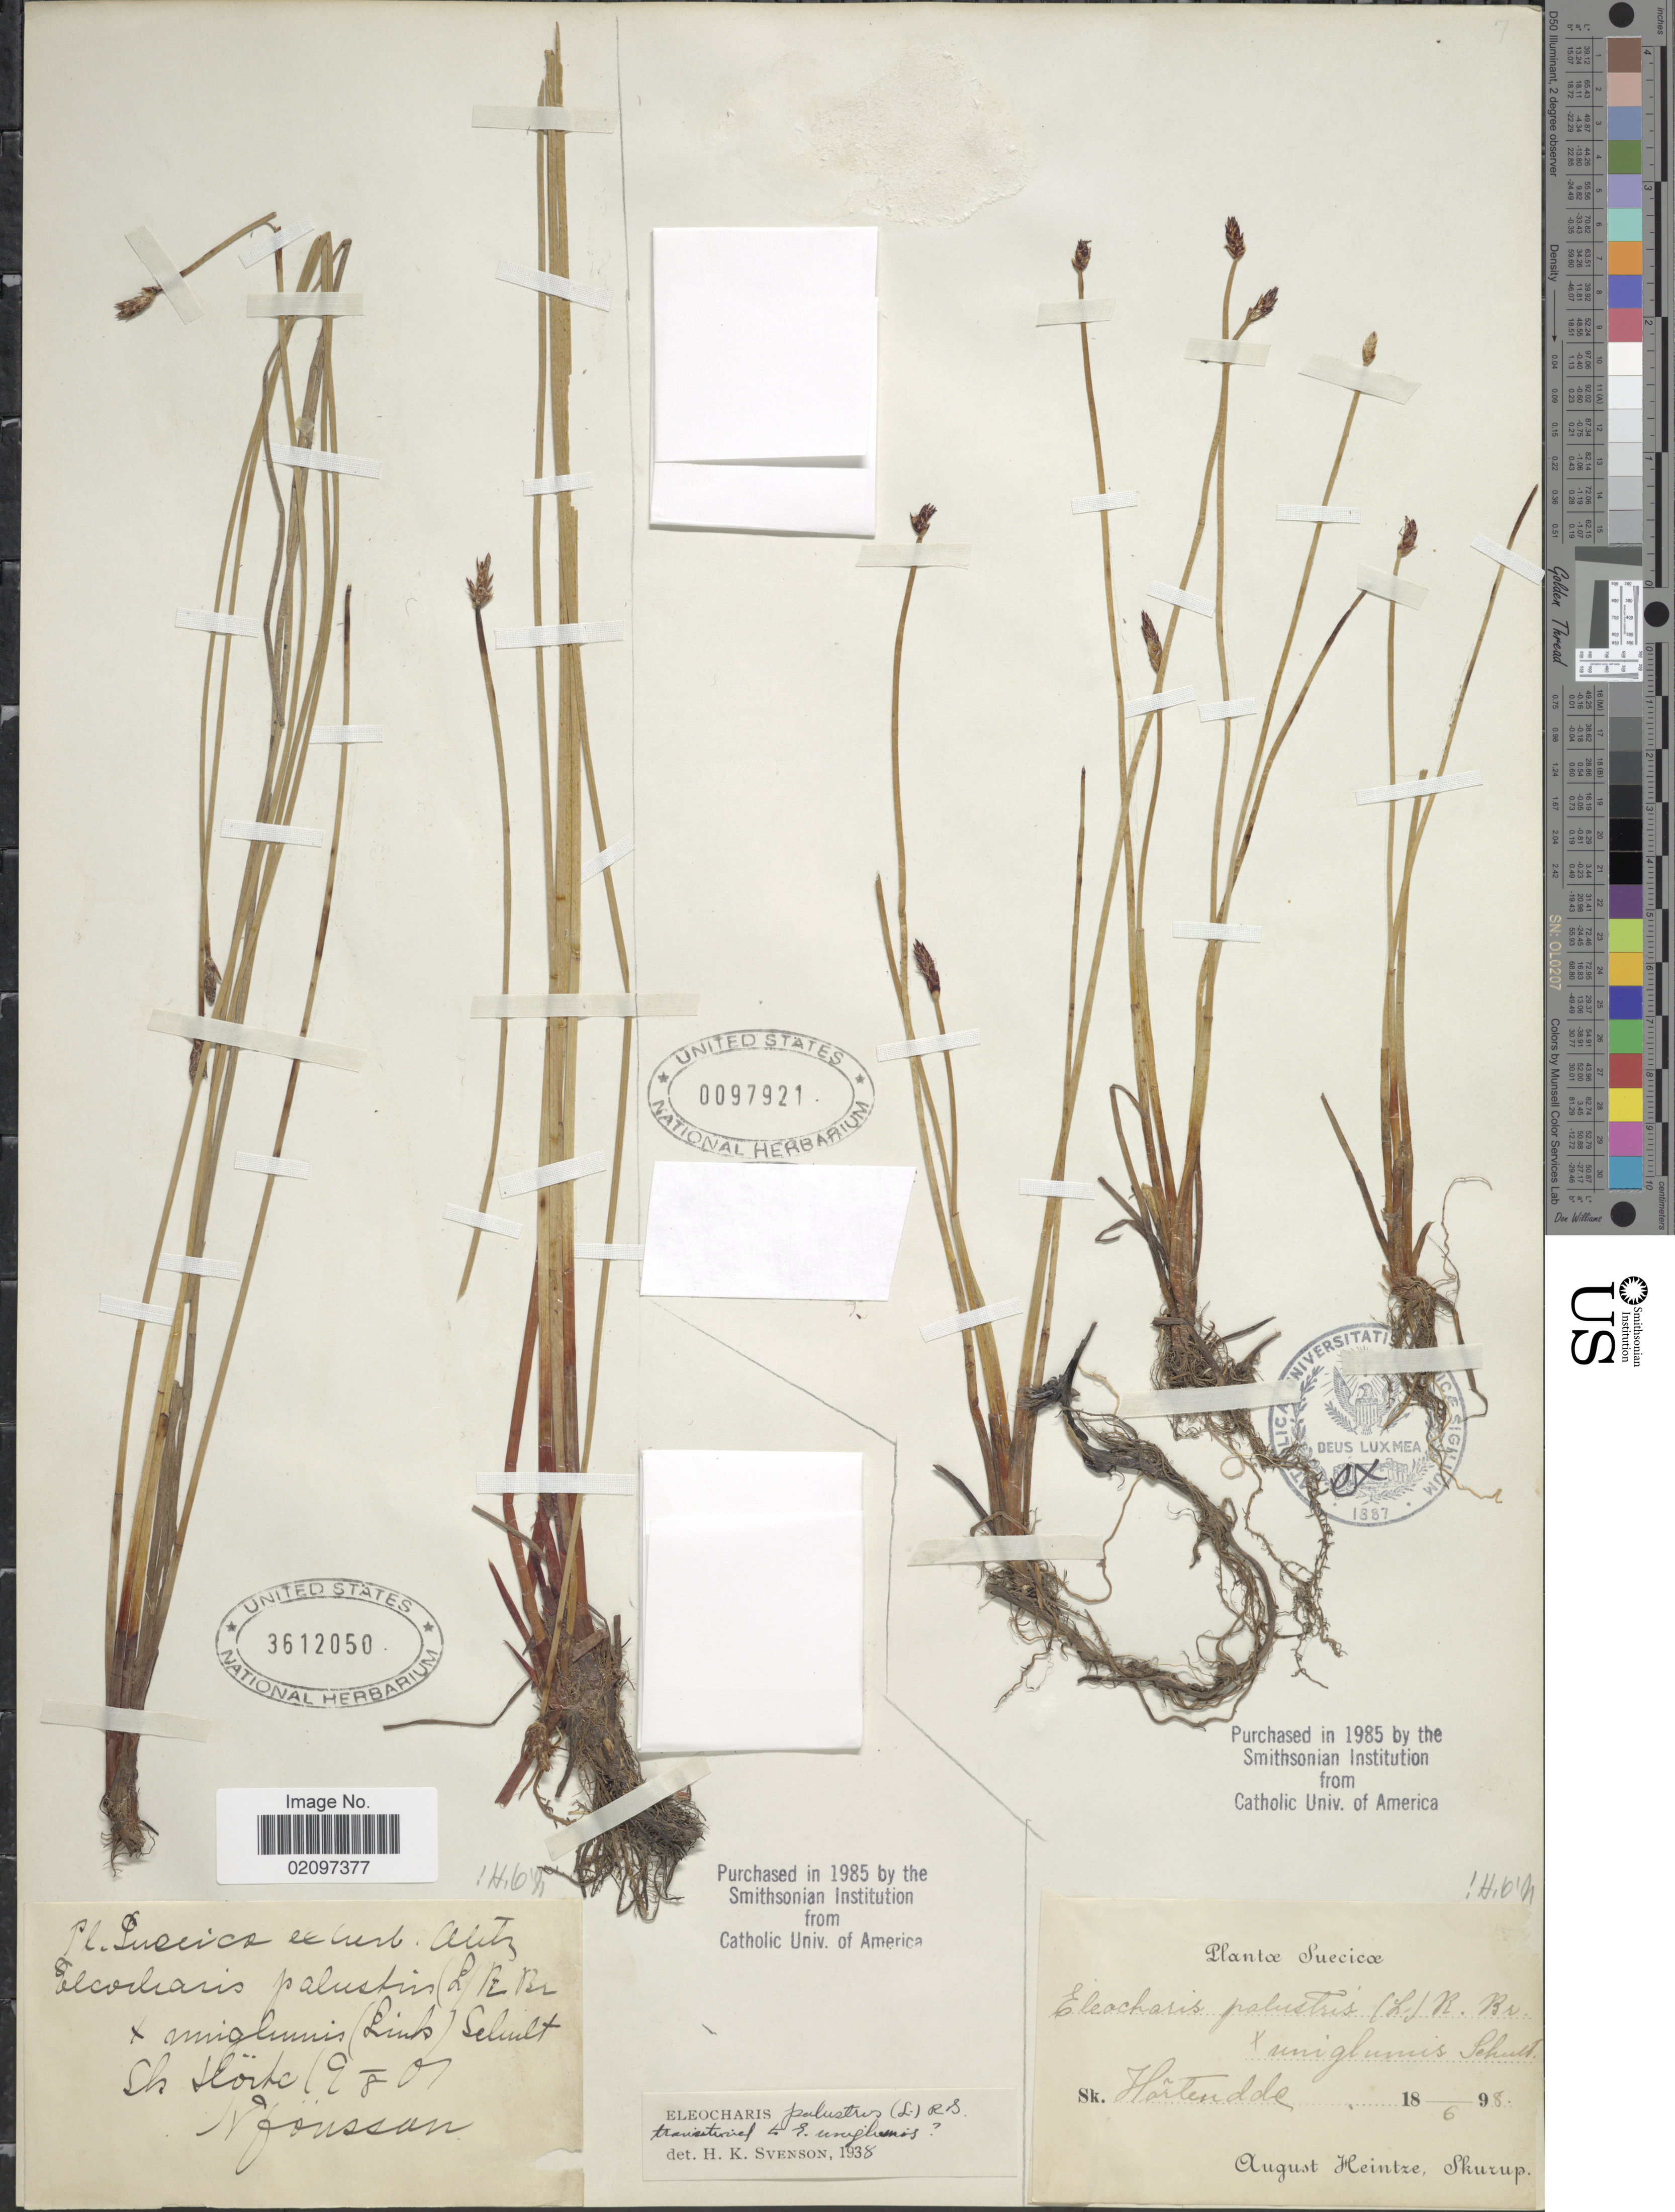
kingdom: Plantae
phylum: Tracheophyta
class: Liliopsida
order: Poales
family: Cyperaceae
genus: Eleocharis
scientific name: Eleocharis palustris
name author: (L.) Roem. & Schult.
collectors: N. Foussan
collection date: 1907-08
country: Sweden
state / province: Skåne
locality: Sk. Horte.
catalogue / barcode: US 3612050